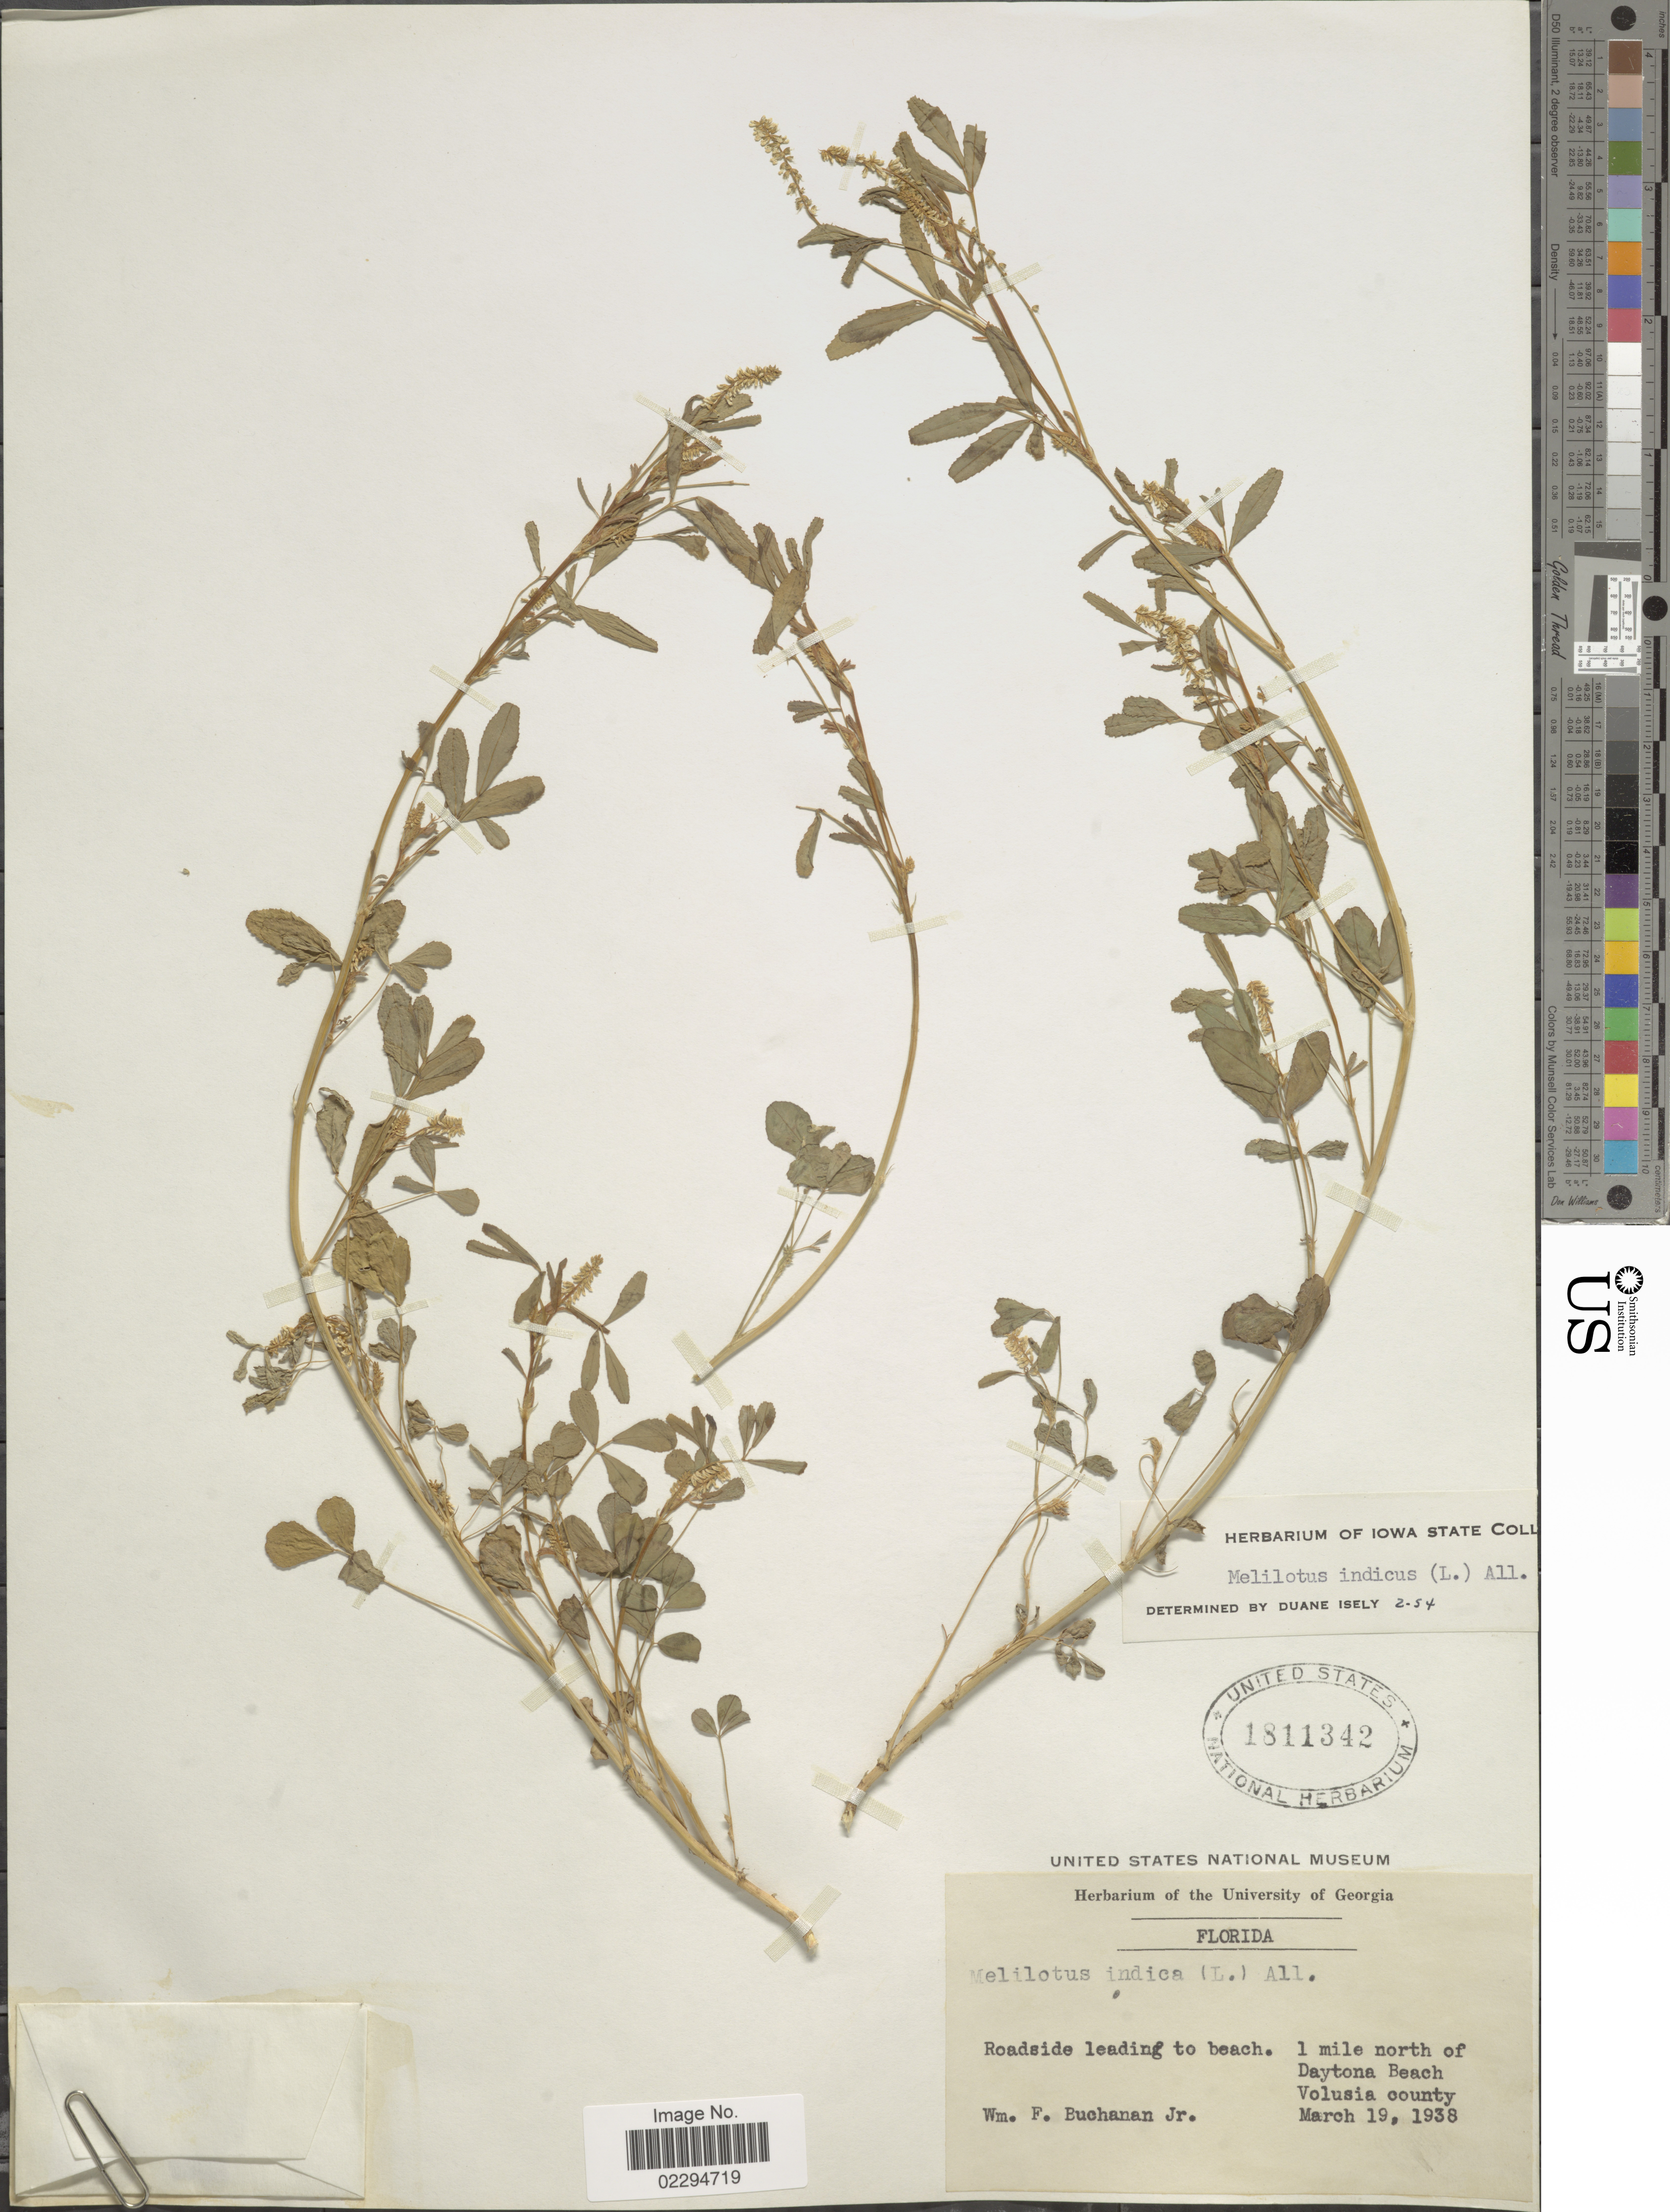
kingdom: Plantae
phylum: Tracheophyta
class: Magnoliopsida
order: Fabales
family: Fabaceae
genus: Melilotus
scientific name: Melilotus indicus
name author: (L.) All.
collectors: W. Buchanan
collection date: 1938-03-19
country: United States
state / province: Florida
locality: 1 mile north of Daytona Beach. Volusia County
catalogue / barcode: US 1811342